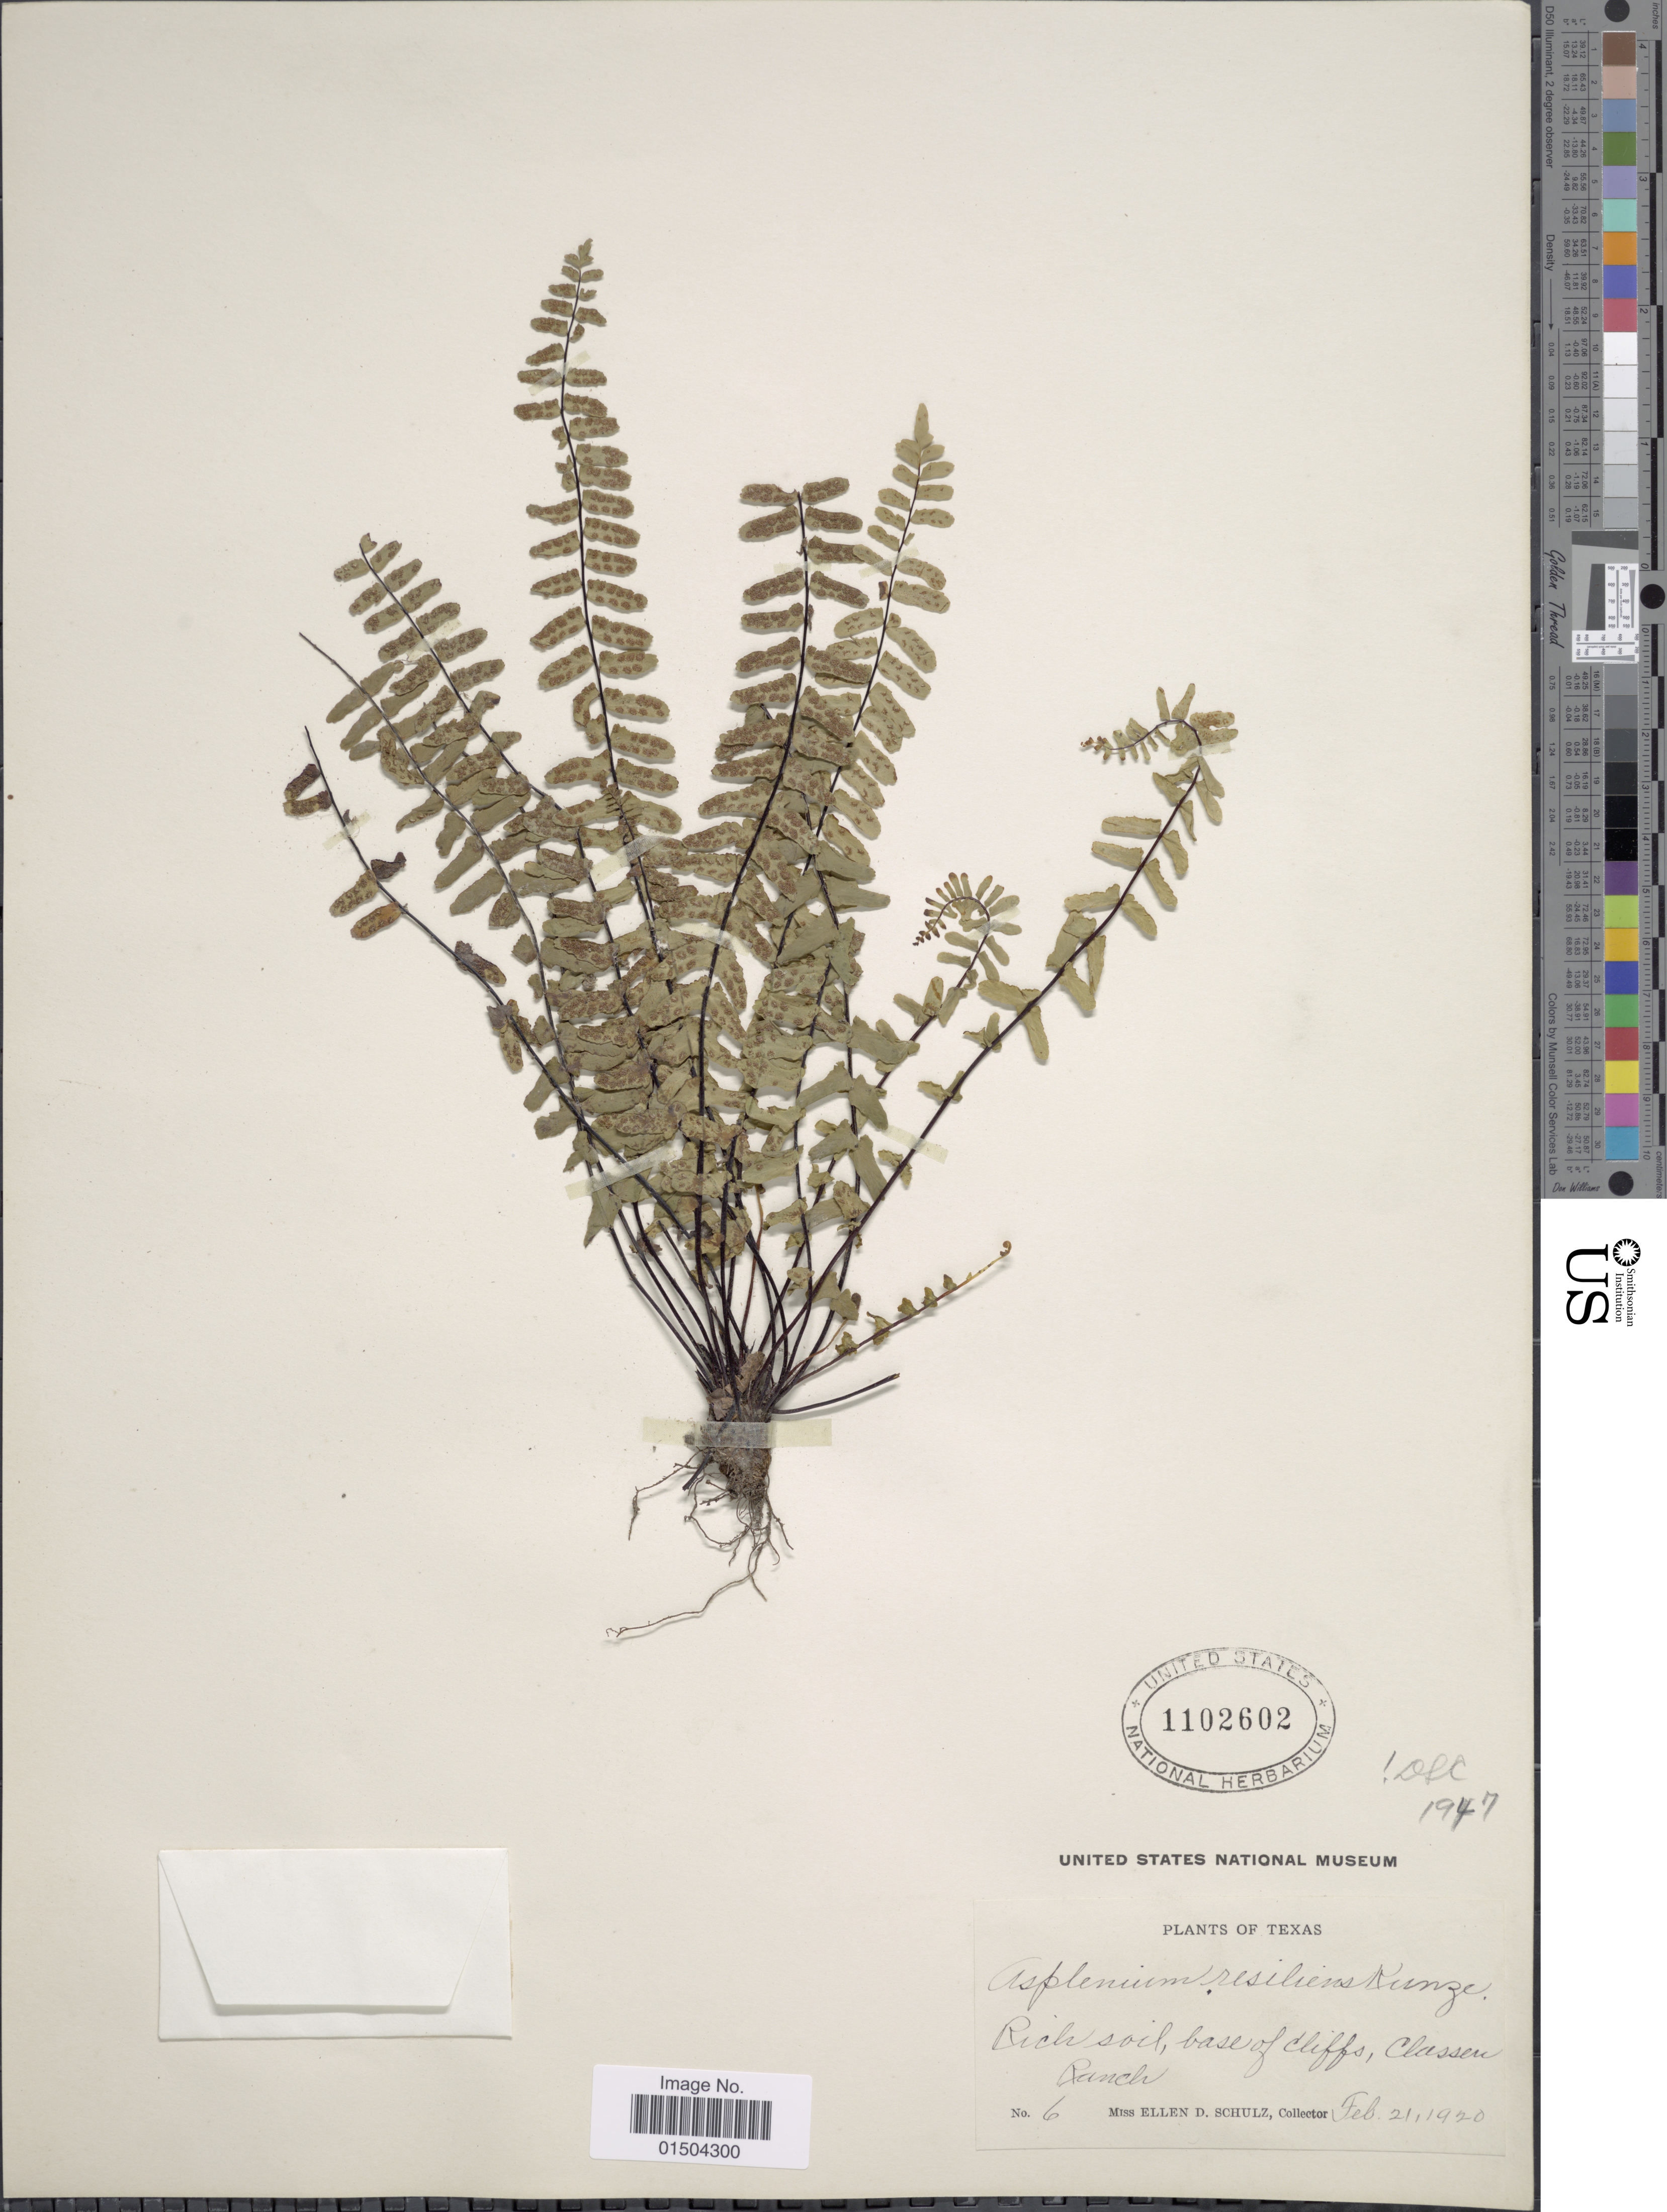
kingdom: Plantae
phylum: Tracheophyta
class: Polypodiopsida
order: Polypodiales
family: Aspleniaceae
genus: Asplenium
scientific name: Asplenium resiliens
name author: Kunze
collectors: E. D. Schulz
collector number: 6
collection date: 1920-02-21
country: United States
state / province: Texas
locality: Rich soil, base of cliffs, Classen Ranch.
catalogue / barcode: US 1102602